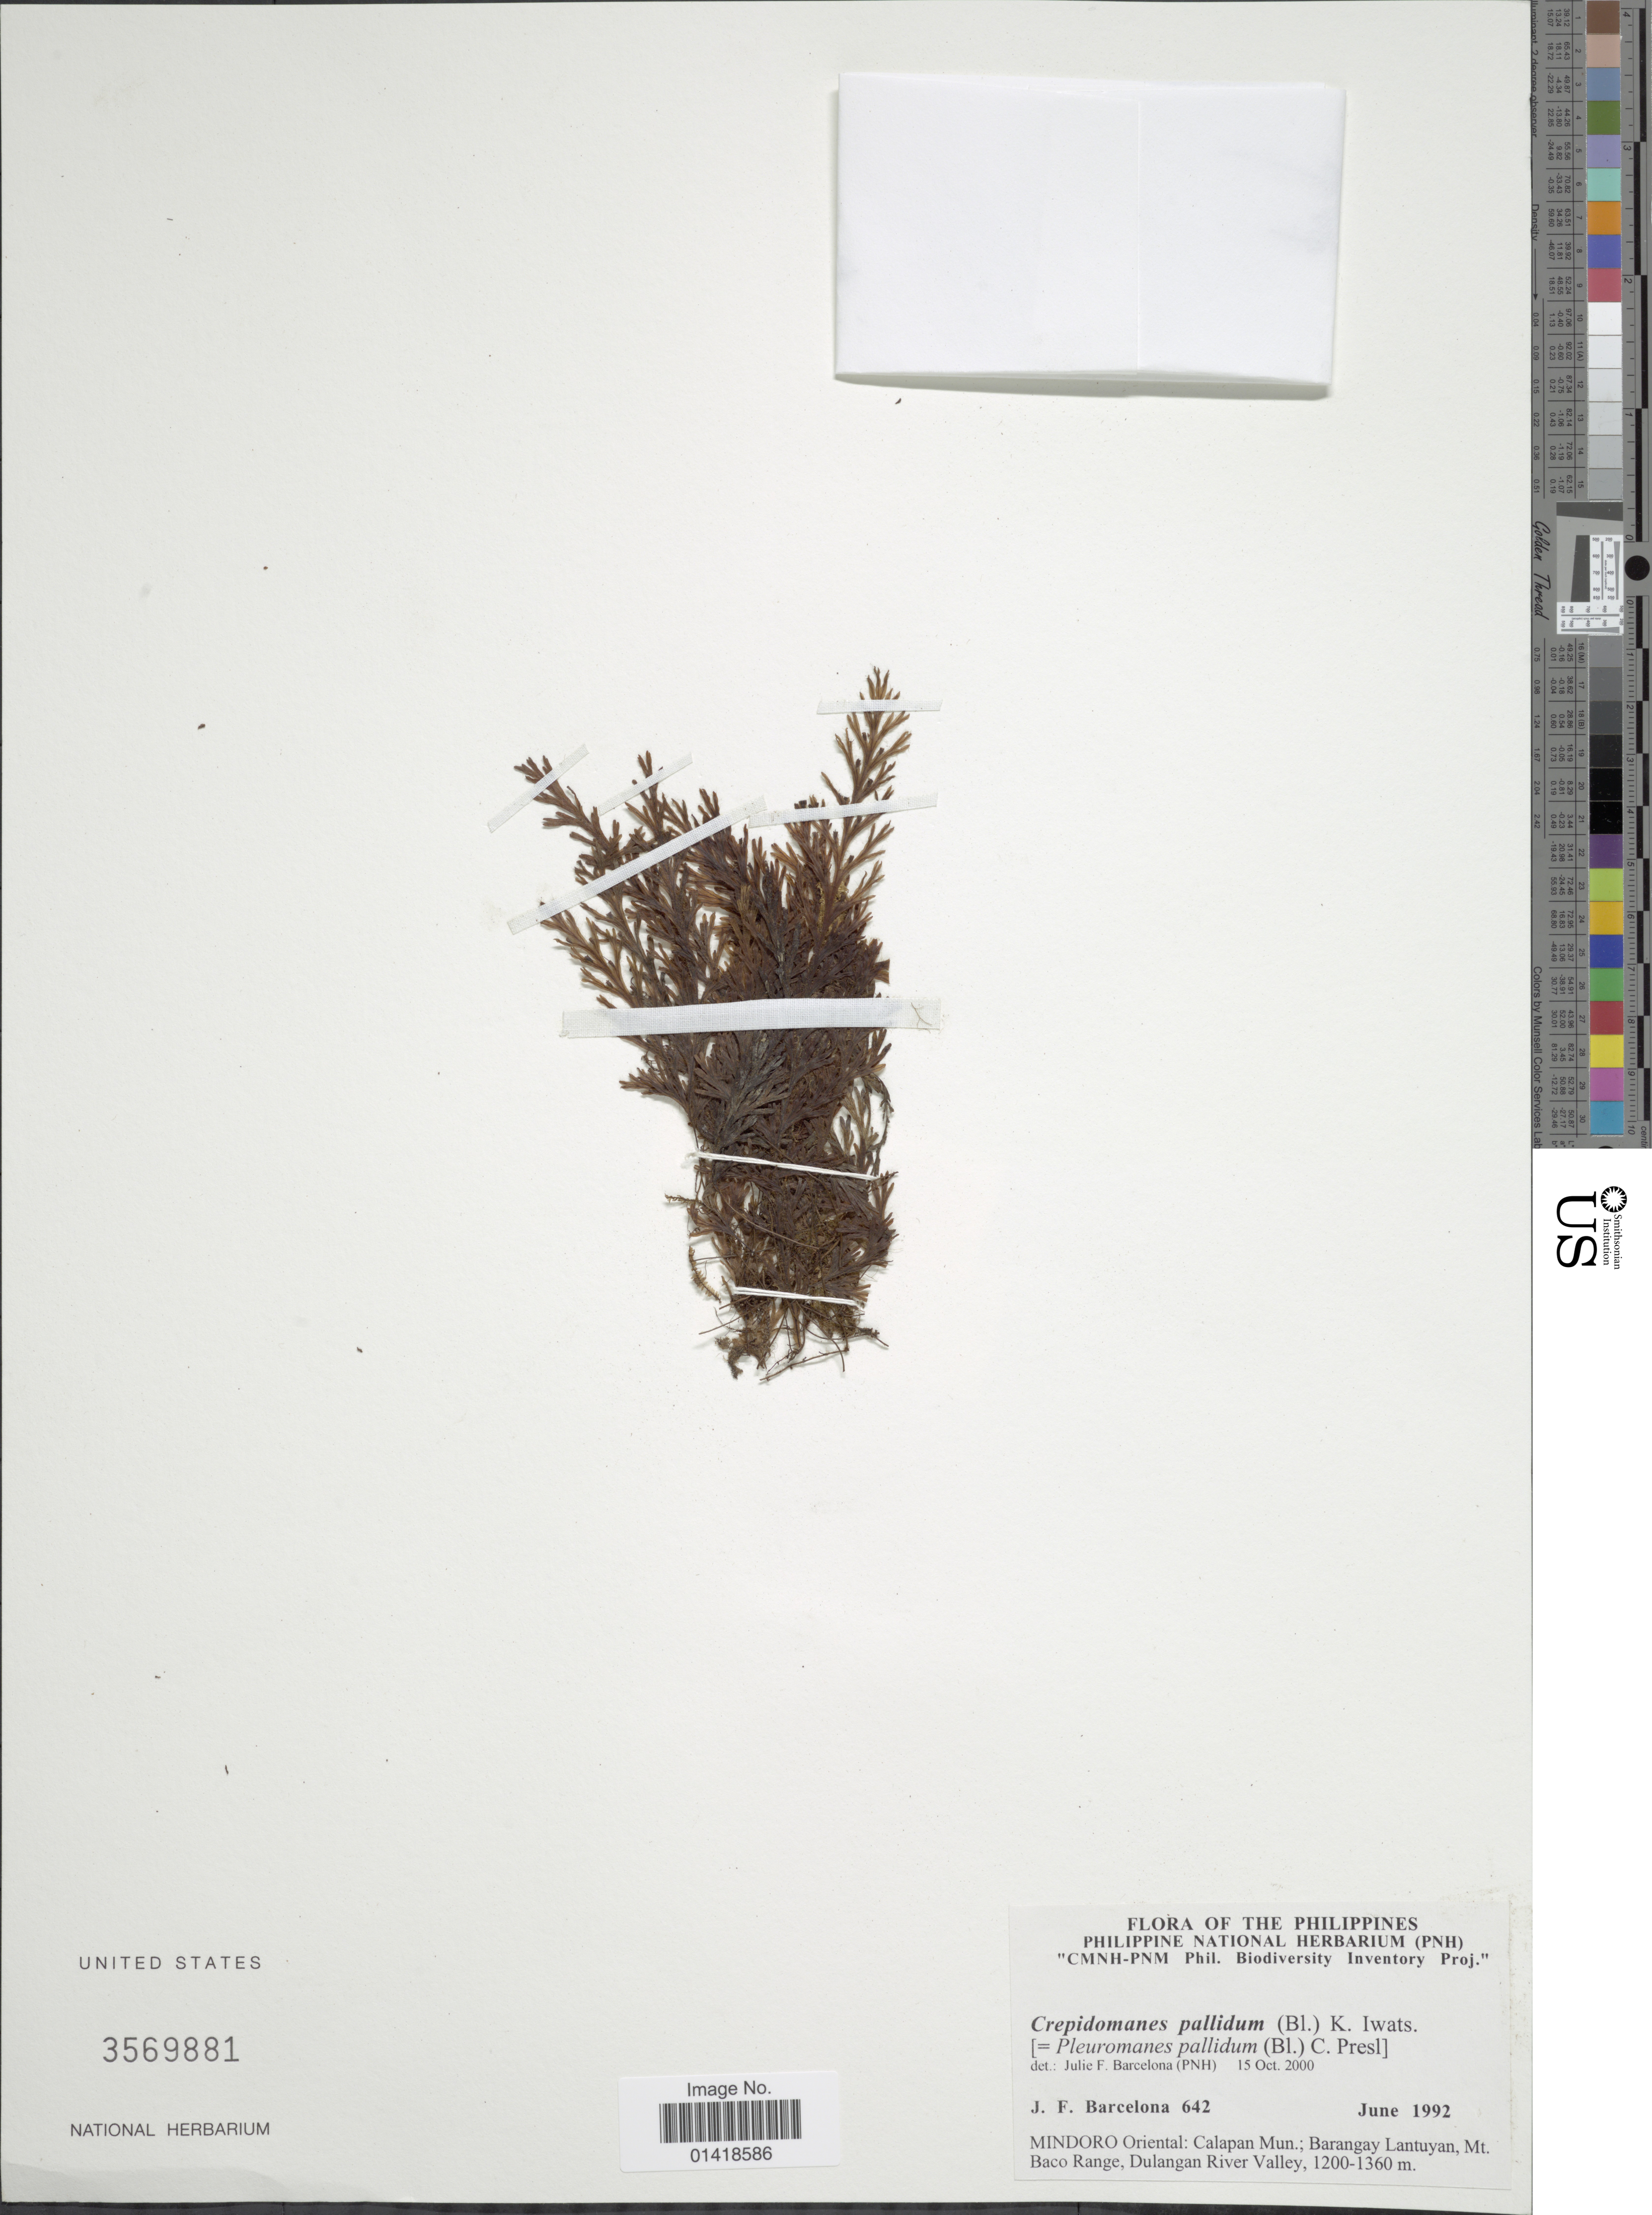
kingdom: Plantae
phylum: Tracheophyta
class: Polypodiopsida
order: Hymenophyllales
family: Hymenophyllaceae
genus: Hymenophyllum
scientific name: Hymenophyllum pallidum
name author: (Blume) Ebihara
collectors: J. F. Barcelona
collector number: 642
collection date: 1992-06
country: Philippines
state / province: Mimaropa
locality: The Philippines. Mindoro Oriental: Calapan Mun.; Barangay Lantuyan, Mt. Baco Range, Dulangan River Valley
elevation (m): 1200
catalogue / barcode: US 3569881